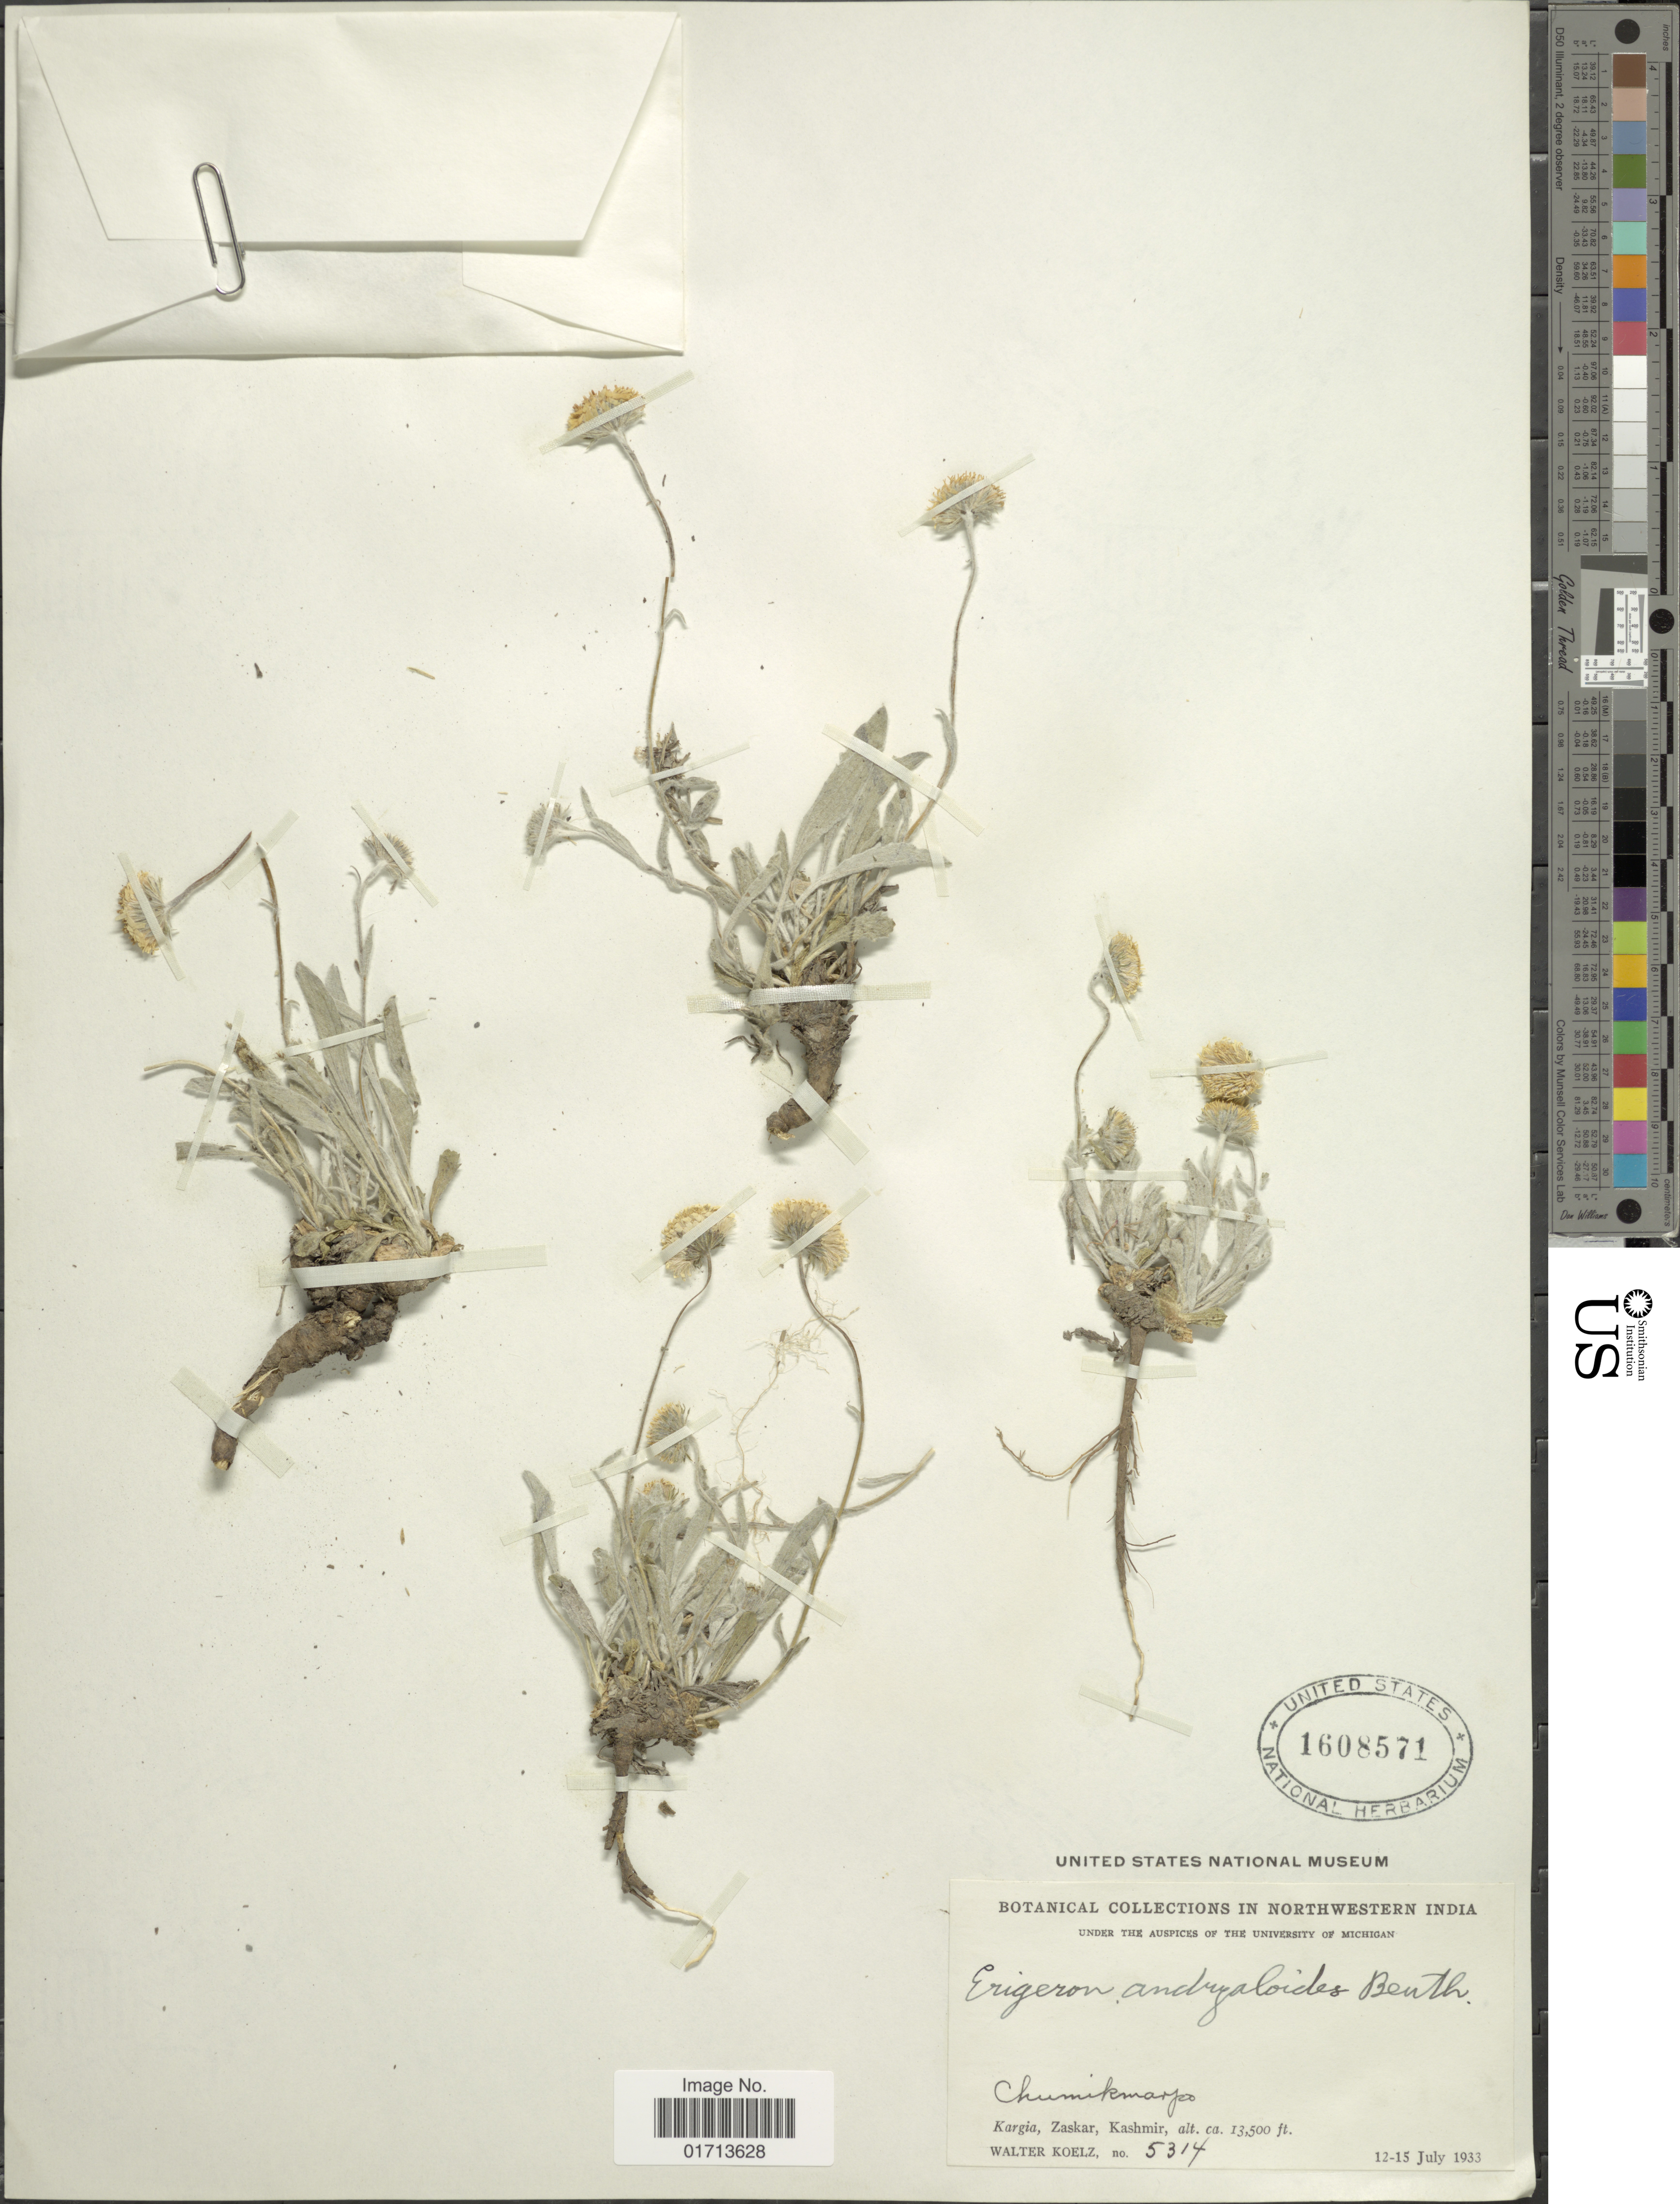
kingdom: Plantae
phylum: Tracheophyta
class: Magnoliopsida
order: Asterales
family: Asteraceae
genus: Psychrogeton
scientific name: Psychrogeton andryaloides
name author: (DC.) Novopokr. ex Krasch.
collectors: W. N. Koelz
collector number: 5314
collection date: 1933-07-12/1933-07-15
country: India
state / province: Jammu and Kashmir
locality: Northwestern India, Chumikmarpo, Kargia, Zaskar, Kashmir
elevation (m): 4115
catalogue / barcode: US 1608571